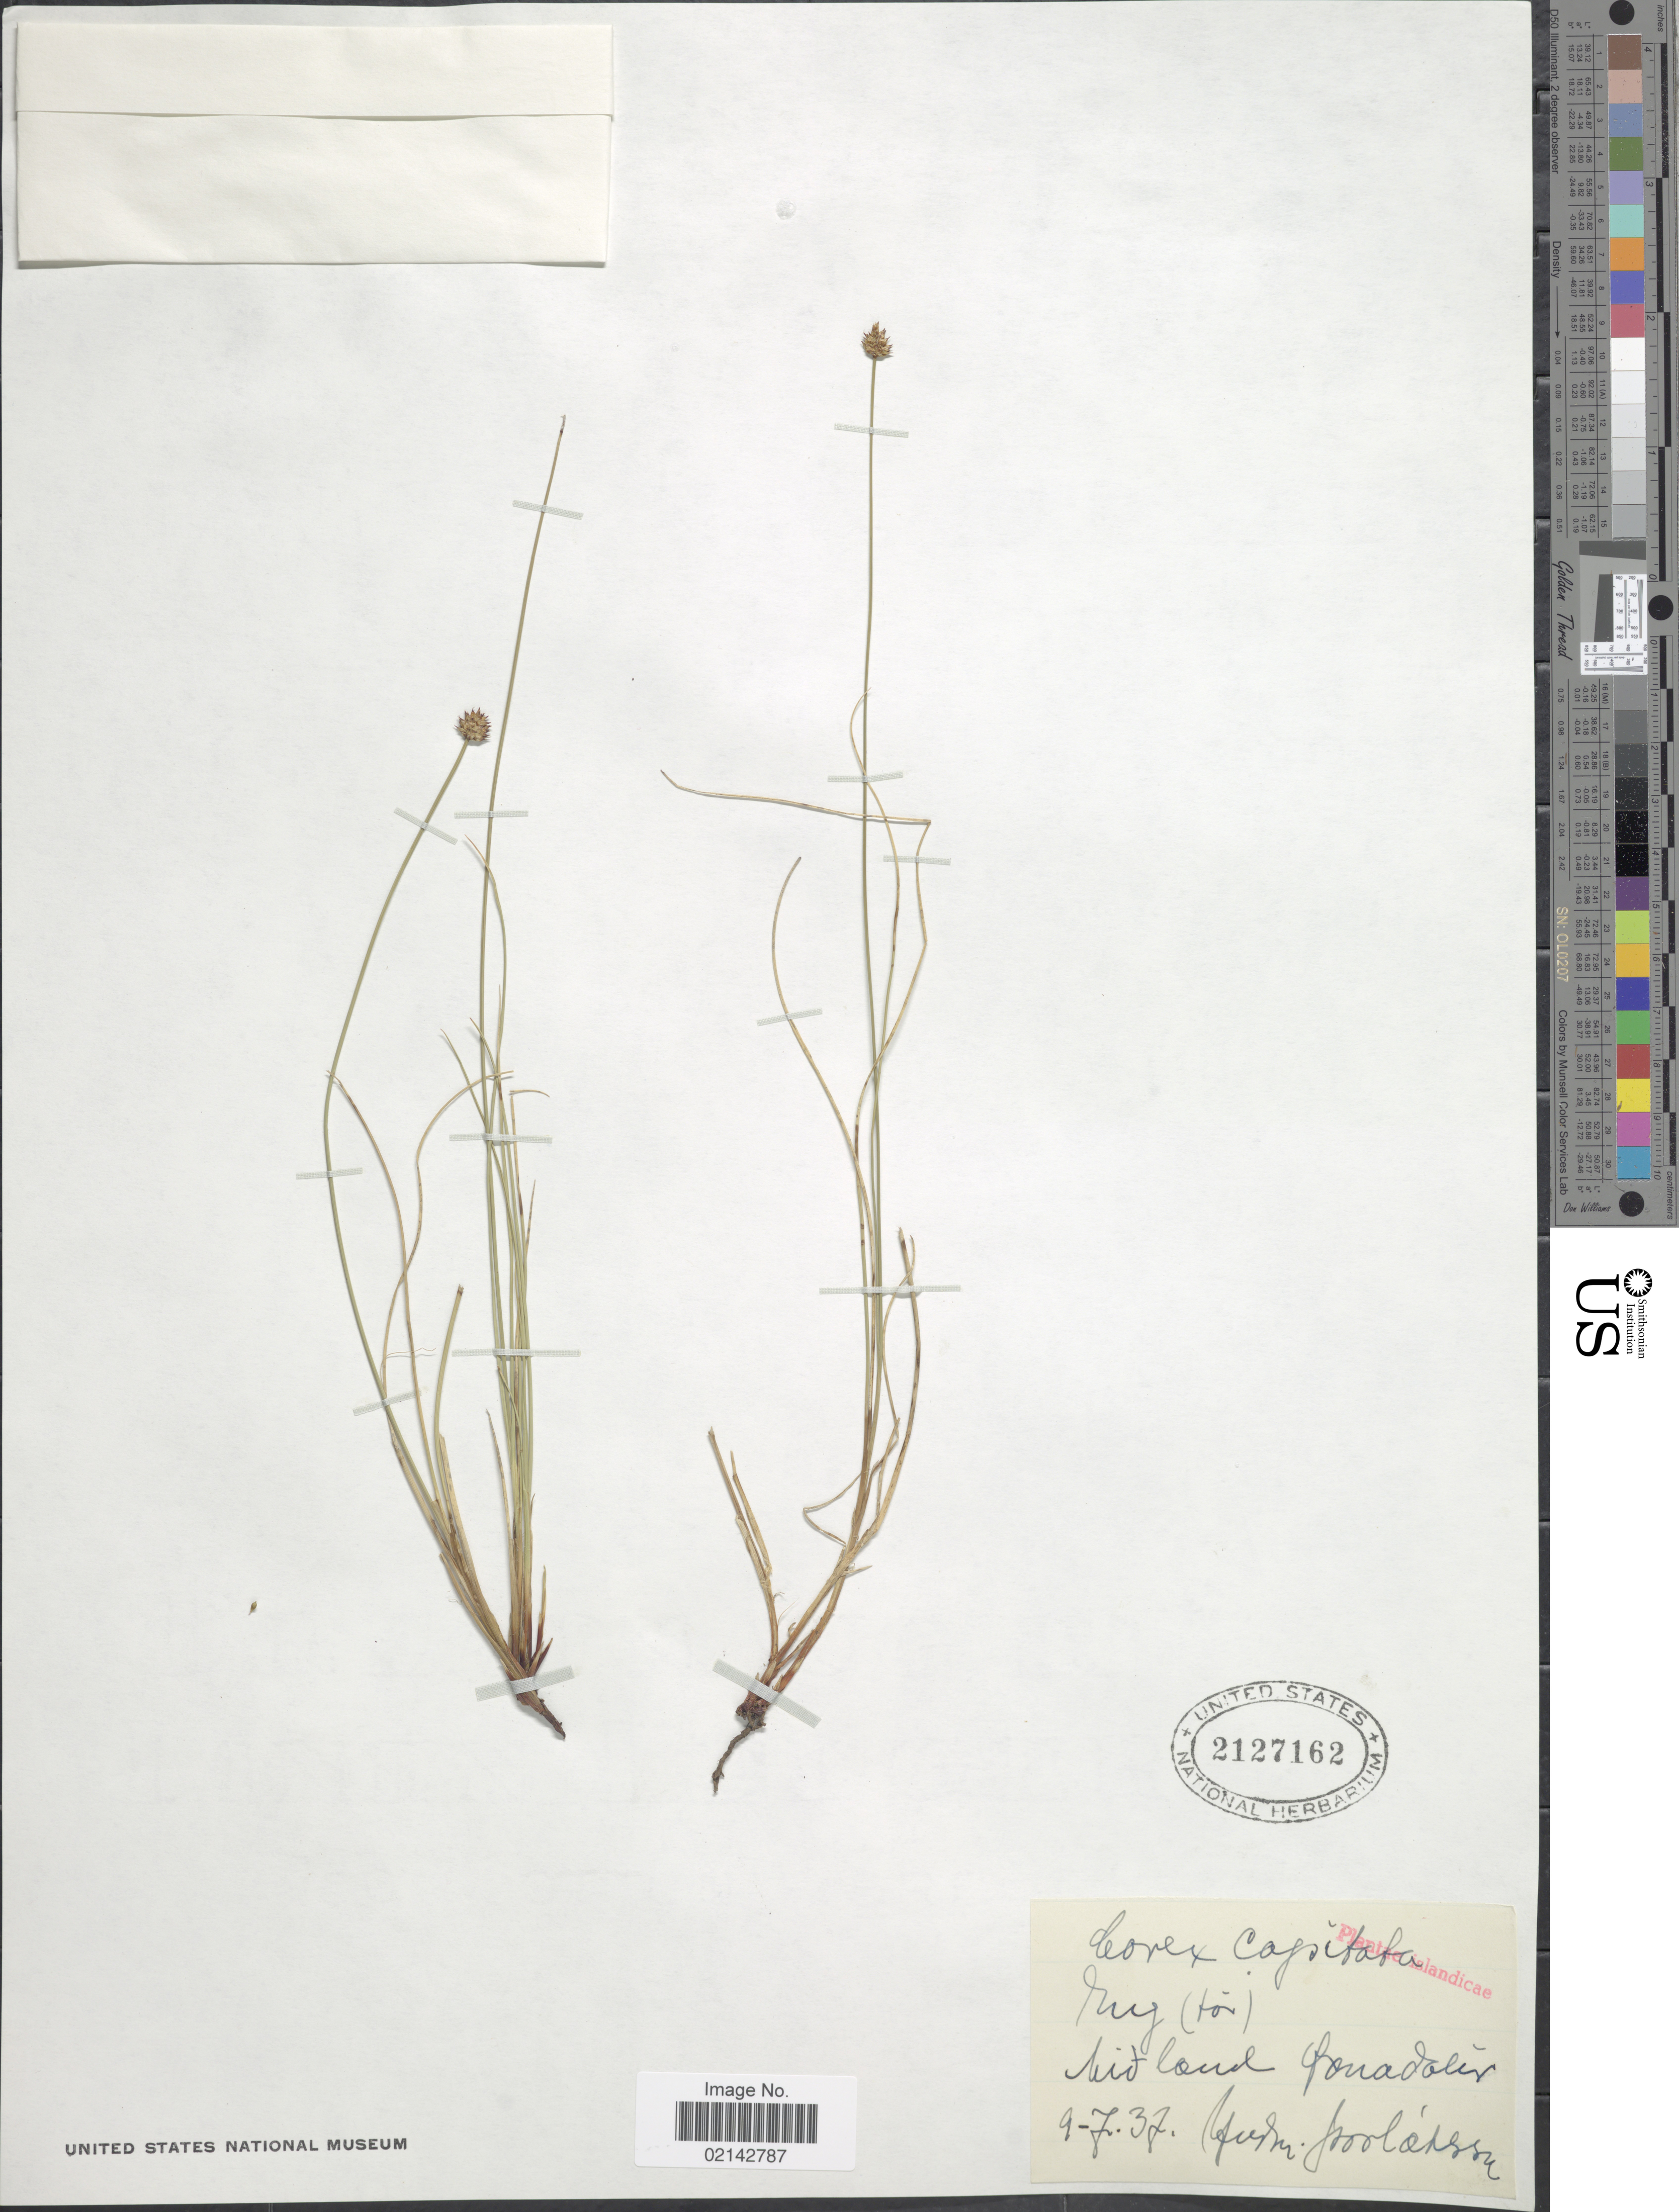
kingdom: Plantae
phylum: Tracheophyta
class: Liliopsida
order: Poales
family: Cyperaceae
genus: Carex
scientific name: Carex capitata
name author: L.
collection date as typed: Transcribed d/m/y: 9/7/37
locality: Eng(toi) [unsure placement], Mid-land Ganadaler [interpreted]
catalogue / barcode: US 2127162